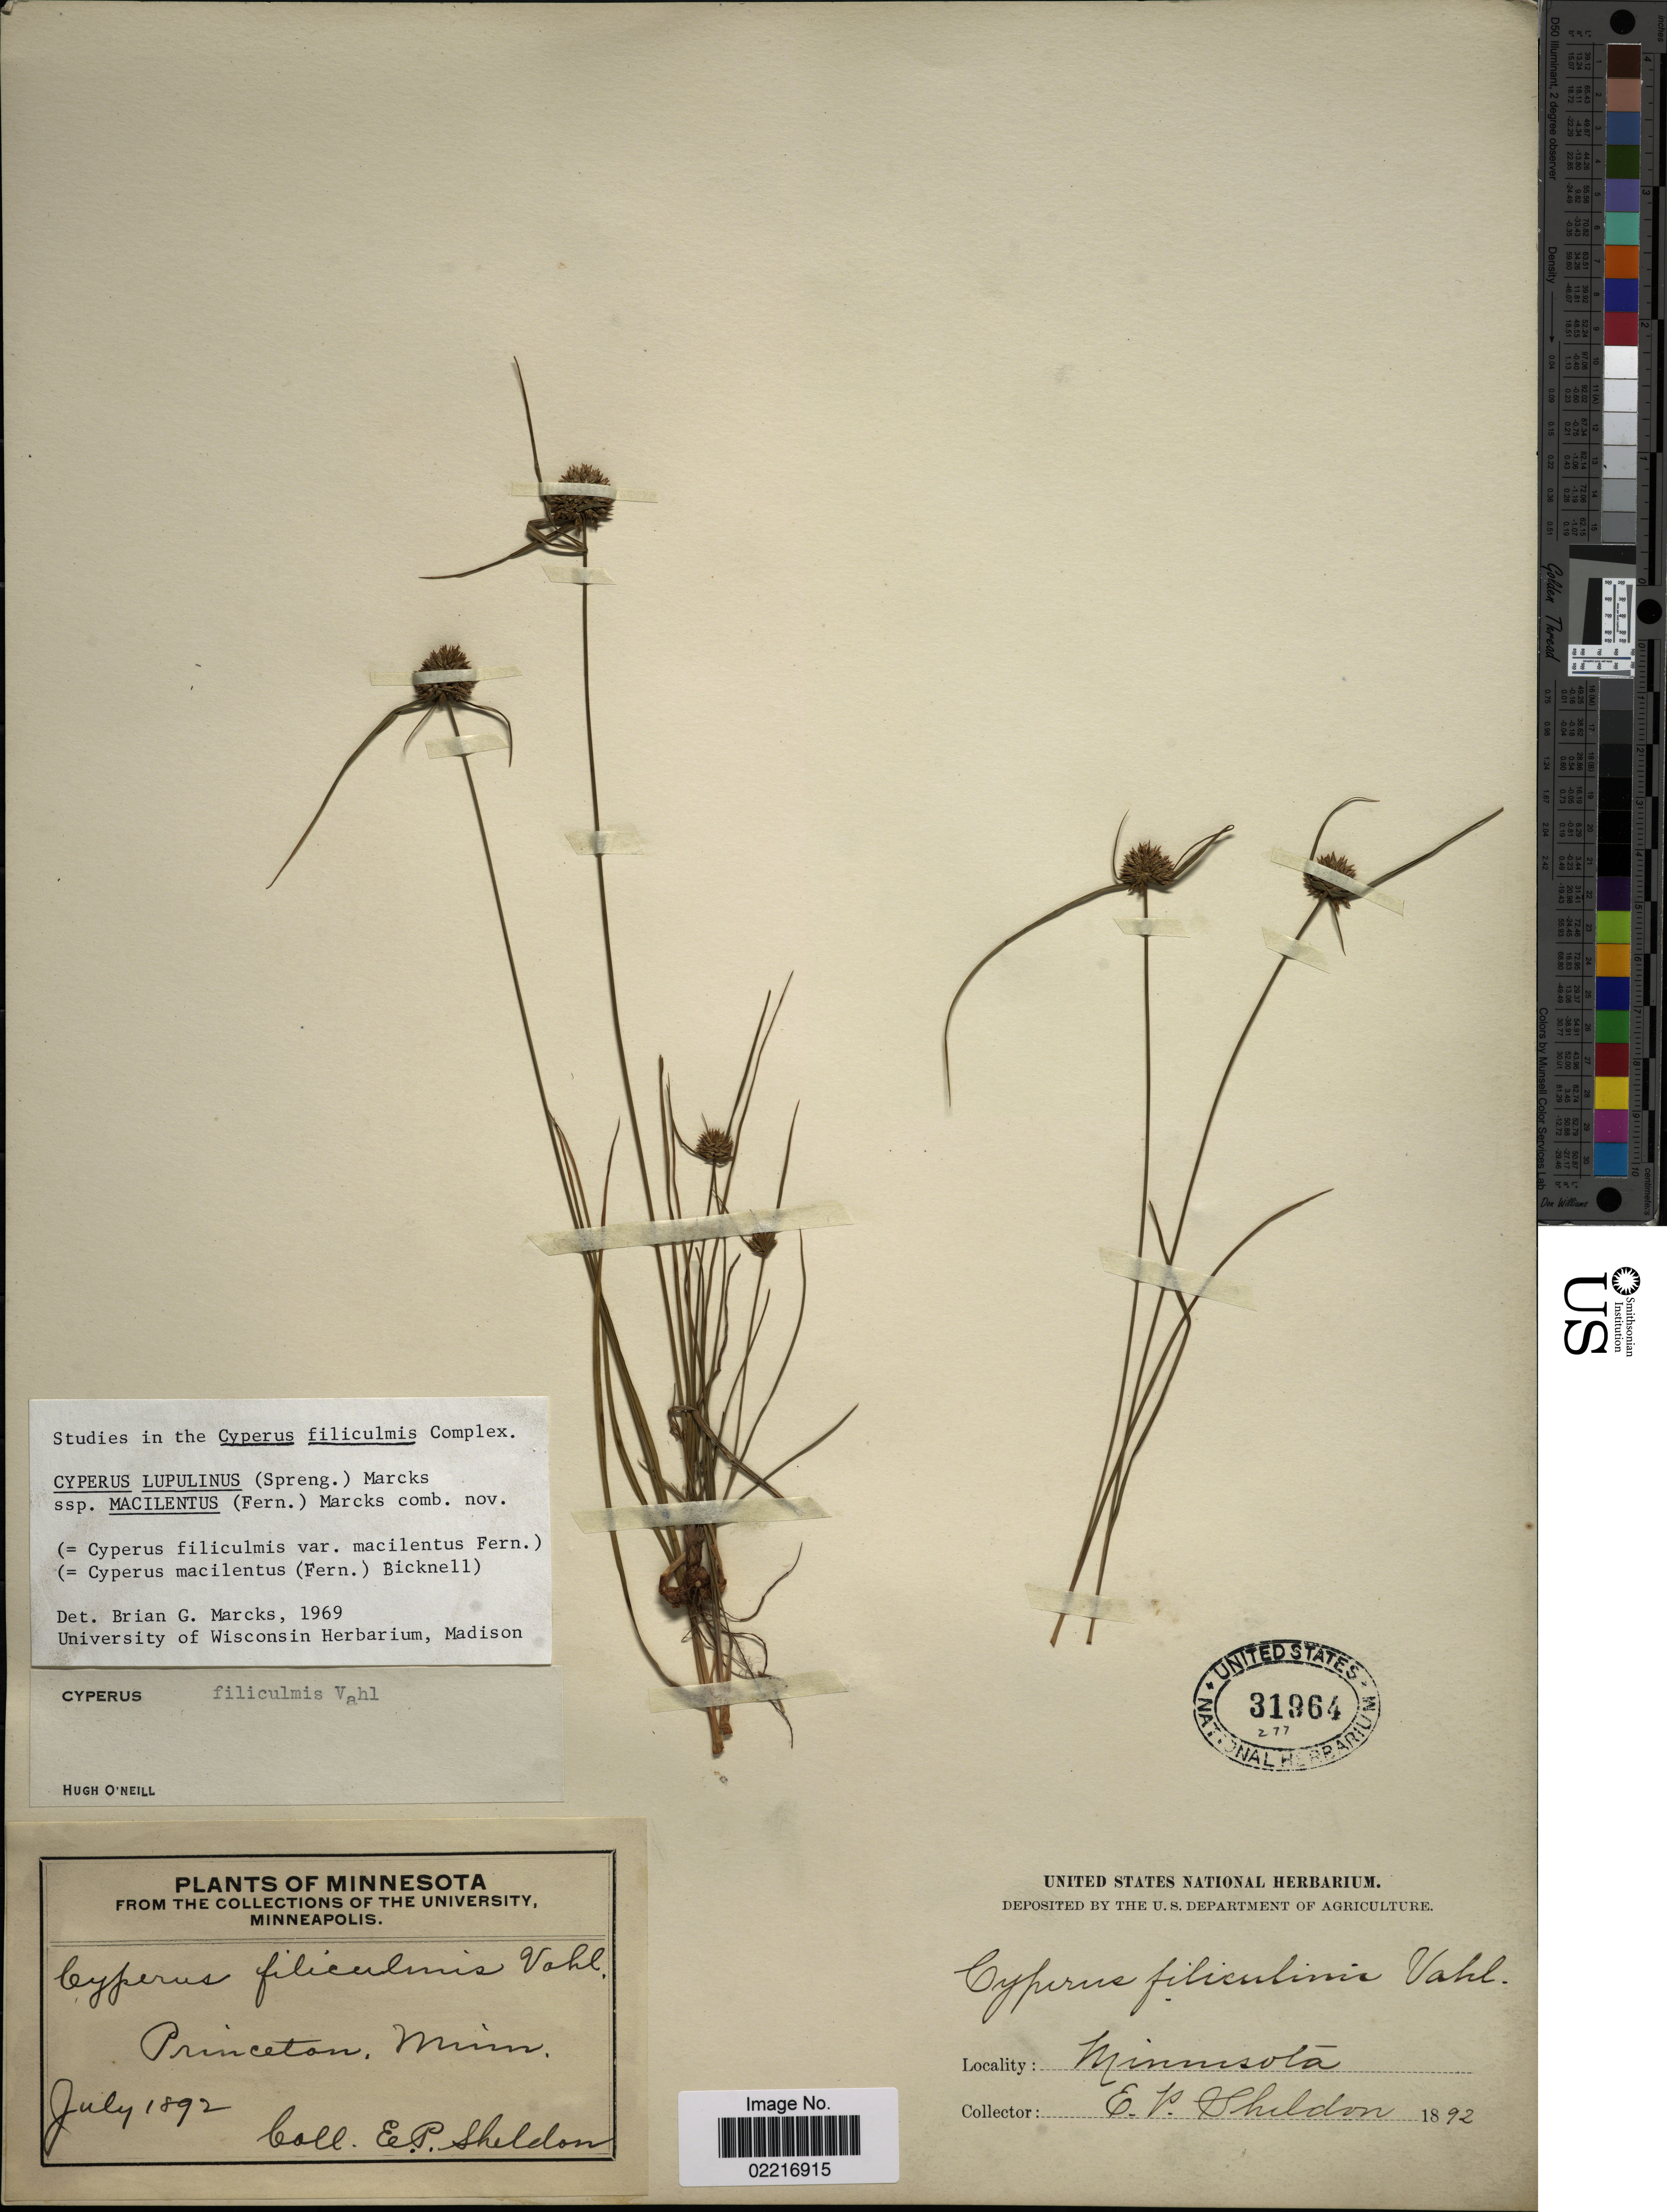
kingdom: Plantae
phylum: Tracheophyta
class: Liliopsida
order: Poales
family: Cyperaceae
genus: Cyperus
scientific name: Cyperus lupulinus subsp. macilentus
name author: (Fernald) Marcks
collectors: E. P. Sheldon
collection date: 1892-07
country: United States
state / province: Minnesota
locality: Princeton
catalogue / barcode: US 31964